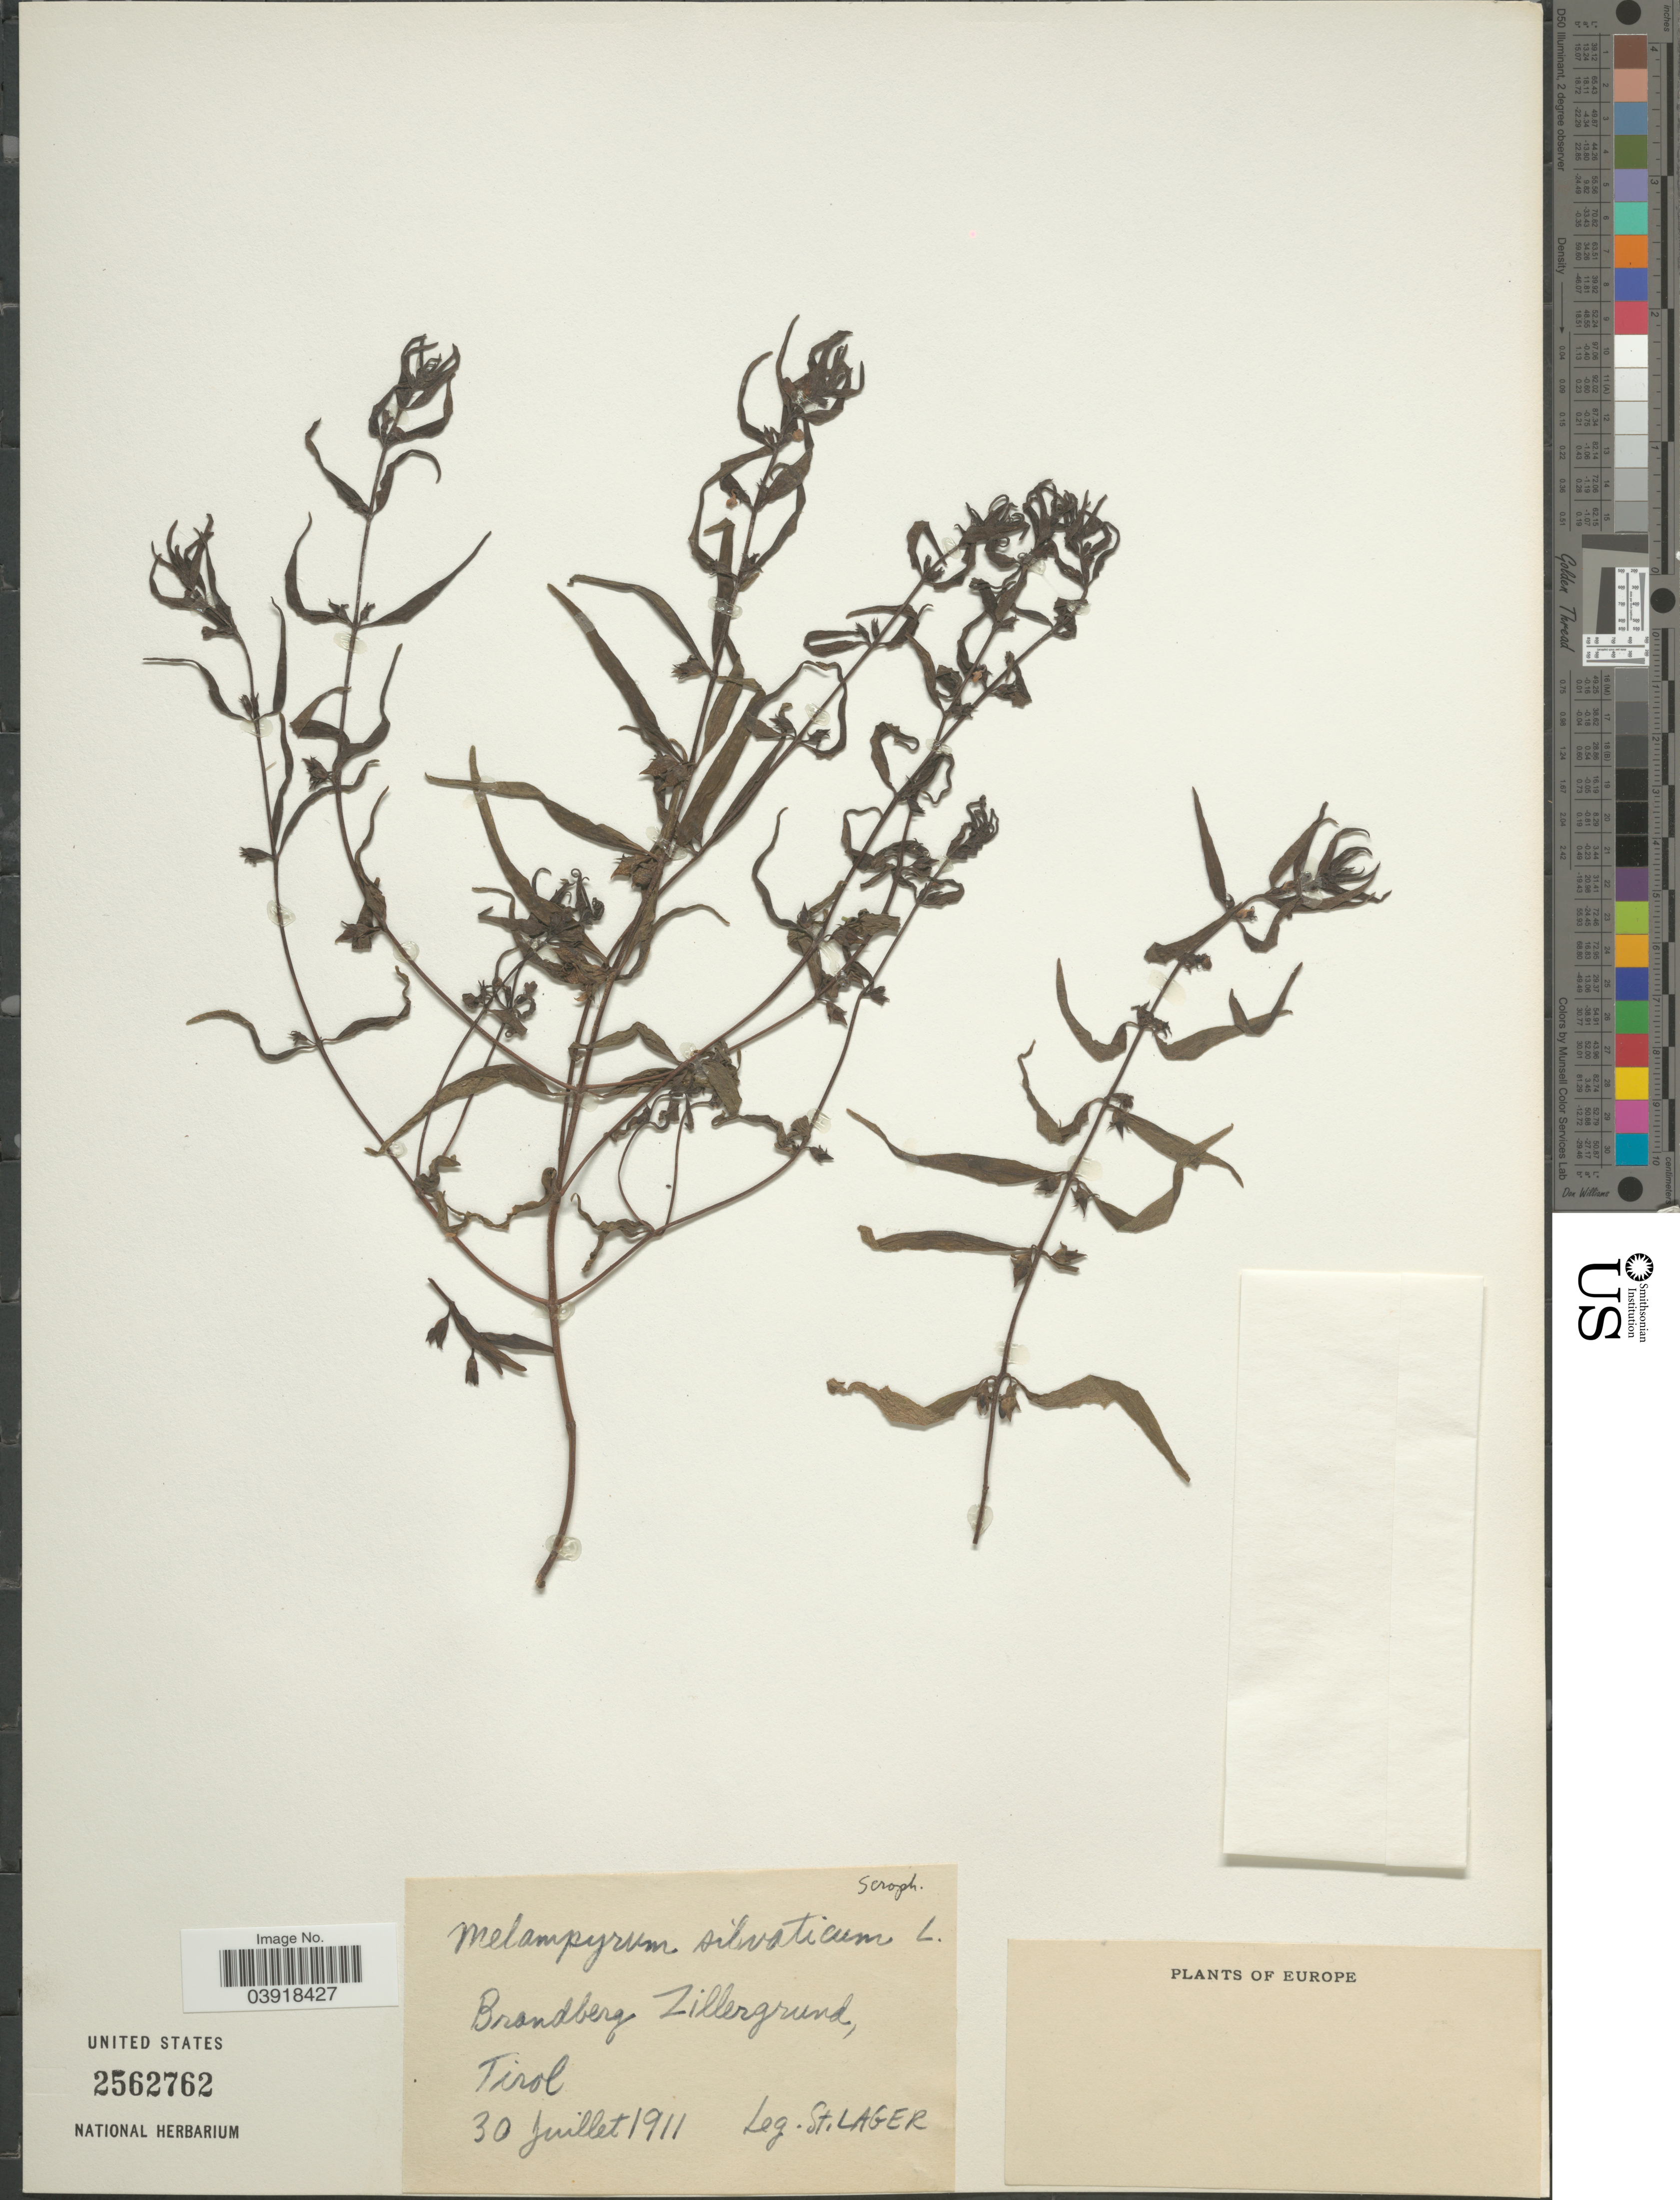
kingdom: Plantae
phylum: Tracheophyta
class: Magnoliopsida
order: Lamiales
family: Orobanchaceae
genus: Melampyrum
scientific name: Melampyrum sylvaticum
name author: L.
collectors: -. St. Lager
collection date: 1911-09-30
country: Austria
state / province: Tirol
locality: Brandberg Zillergrund.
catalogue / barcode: US 2562762